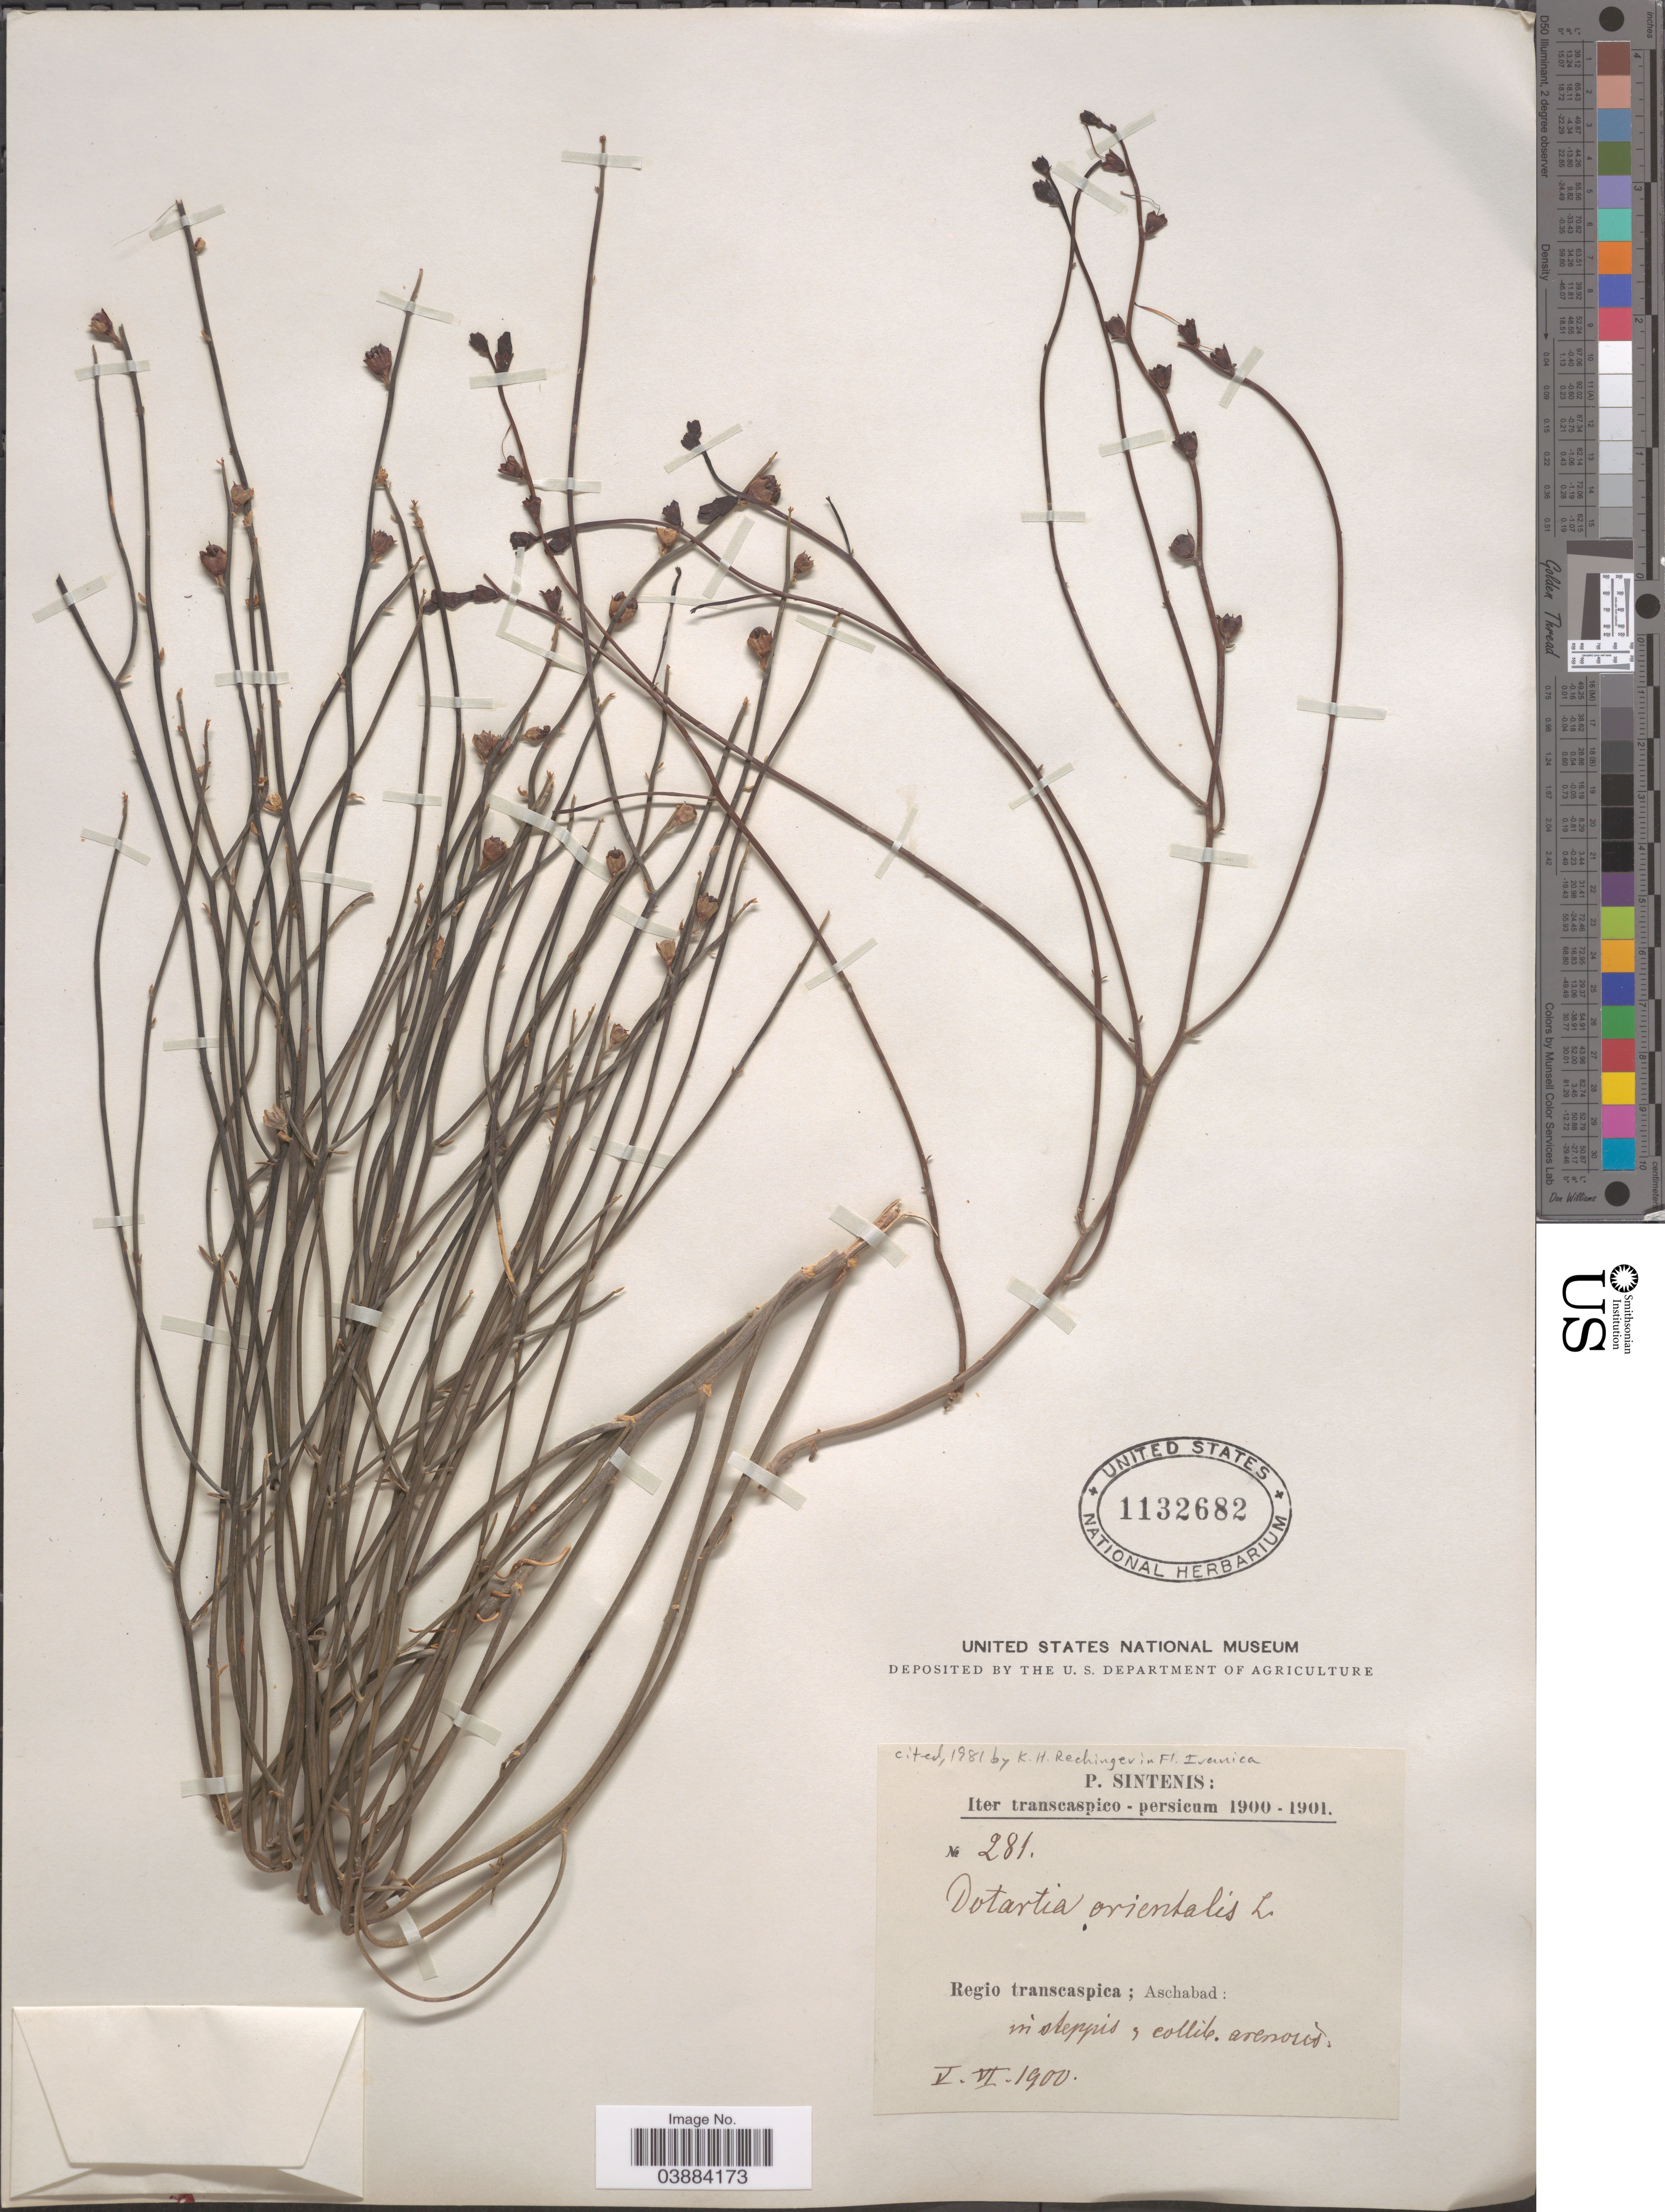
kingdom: Plantae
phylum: Tracheophyta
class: Magnoliopsida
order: Lamiales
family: Mazaceae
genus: Dodartia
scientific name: Dodartia orientalis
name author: L.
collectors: P. Sintenis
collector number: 281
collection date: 1900-05/1900-06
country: Turkmenistan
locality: Regio transcaspica; Aschabad; in steppis, collib arenosis.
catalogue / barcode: US 1132682